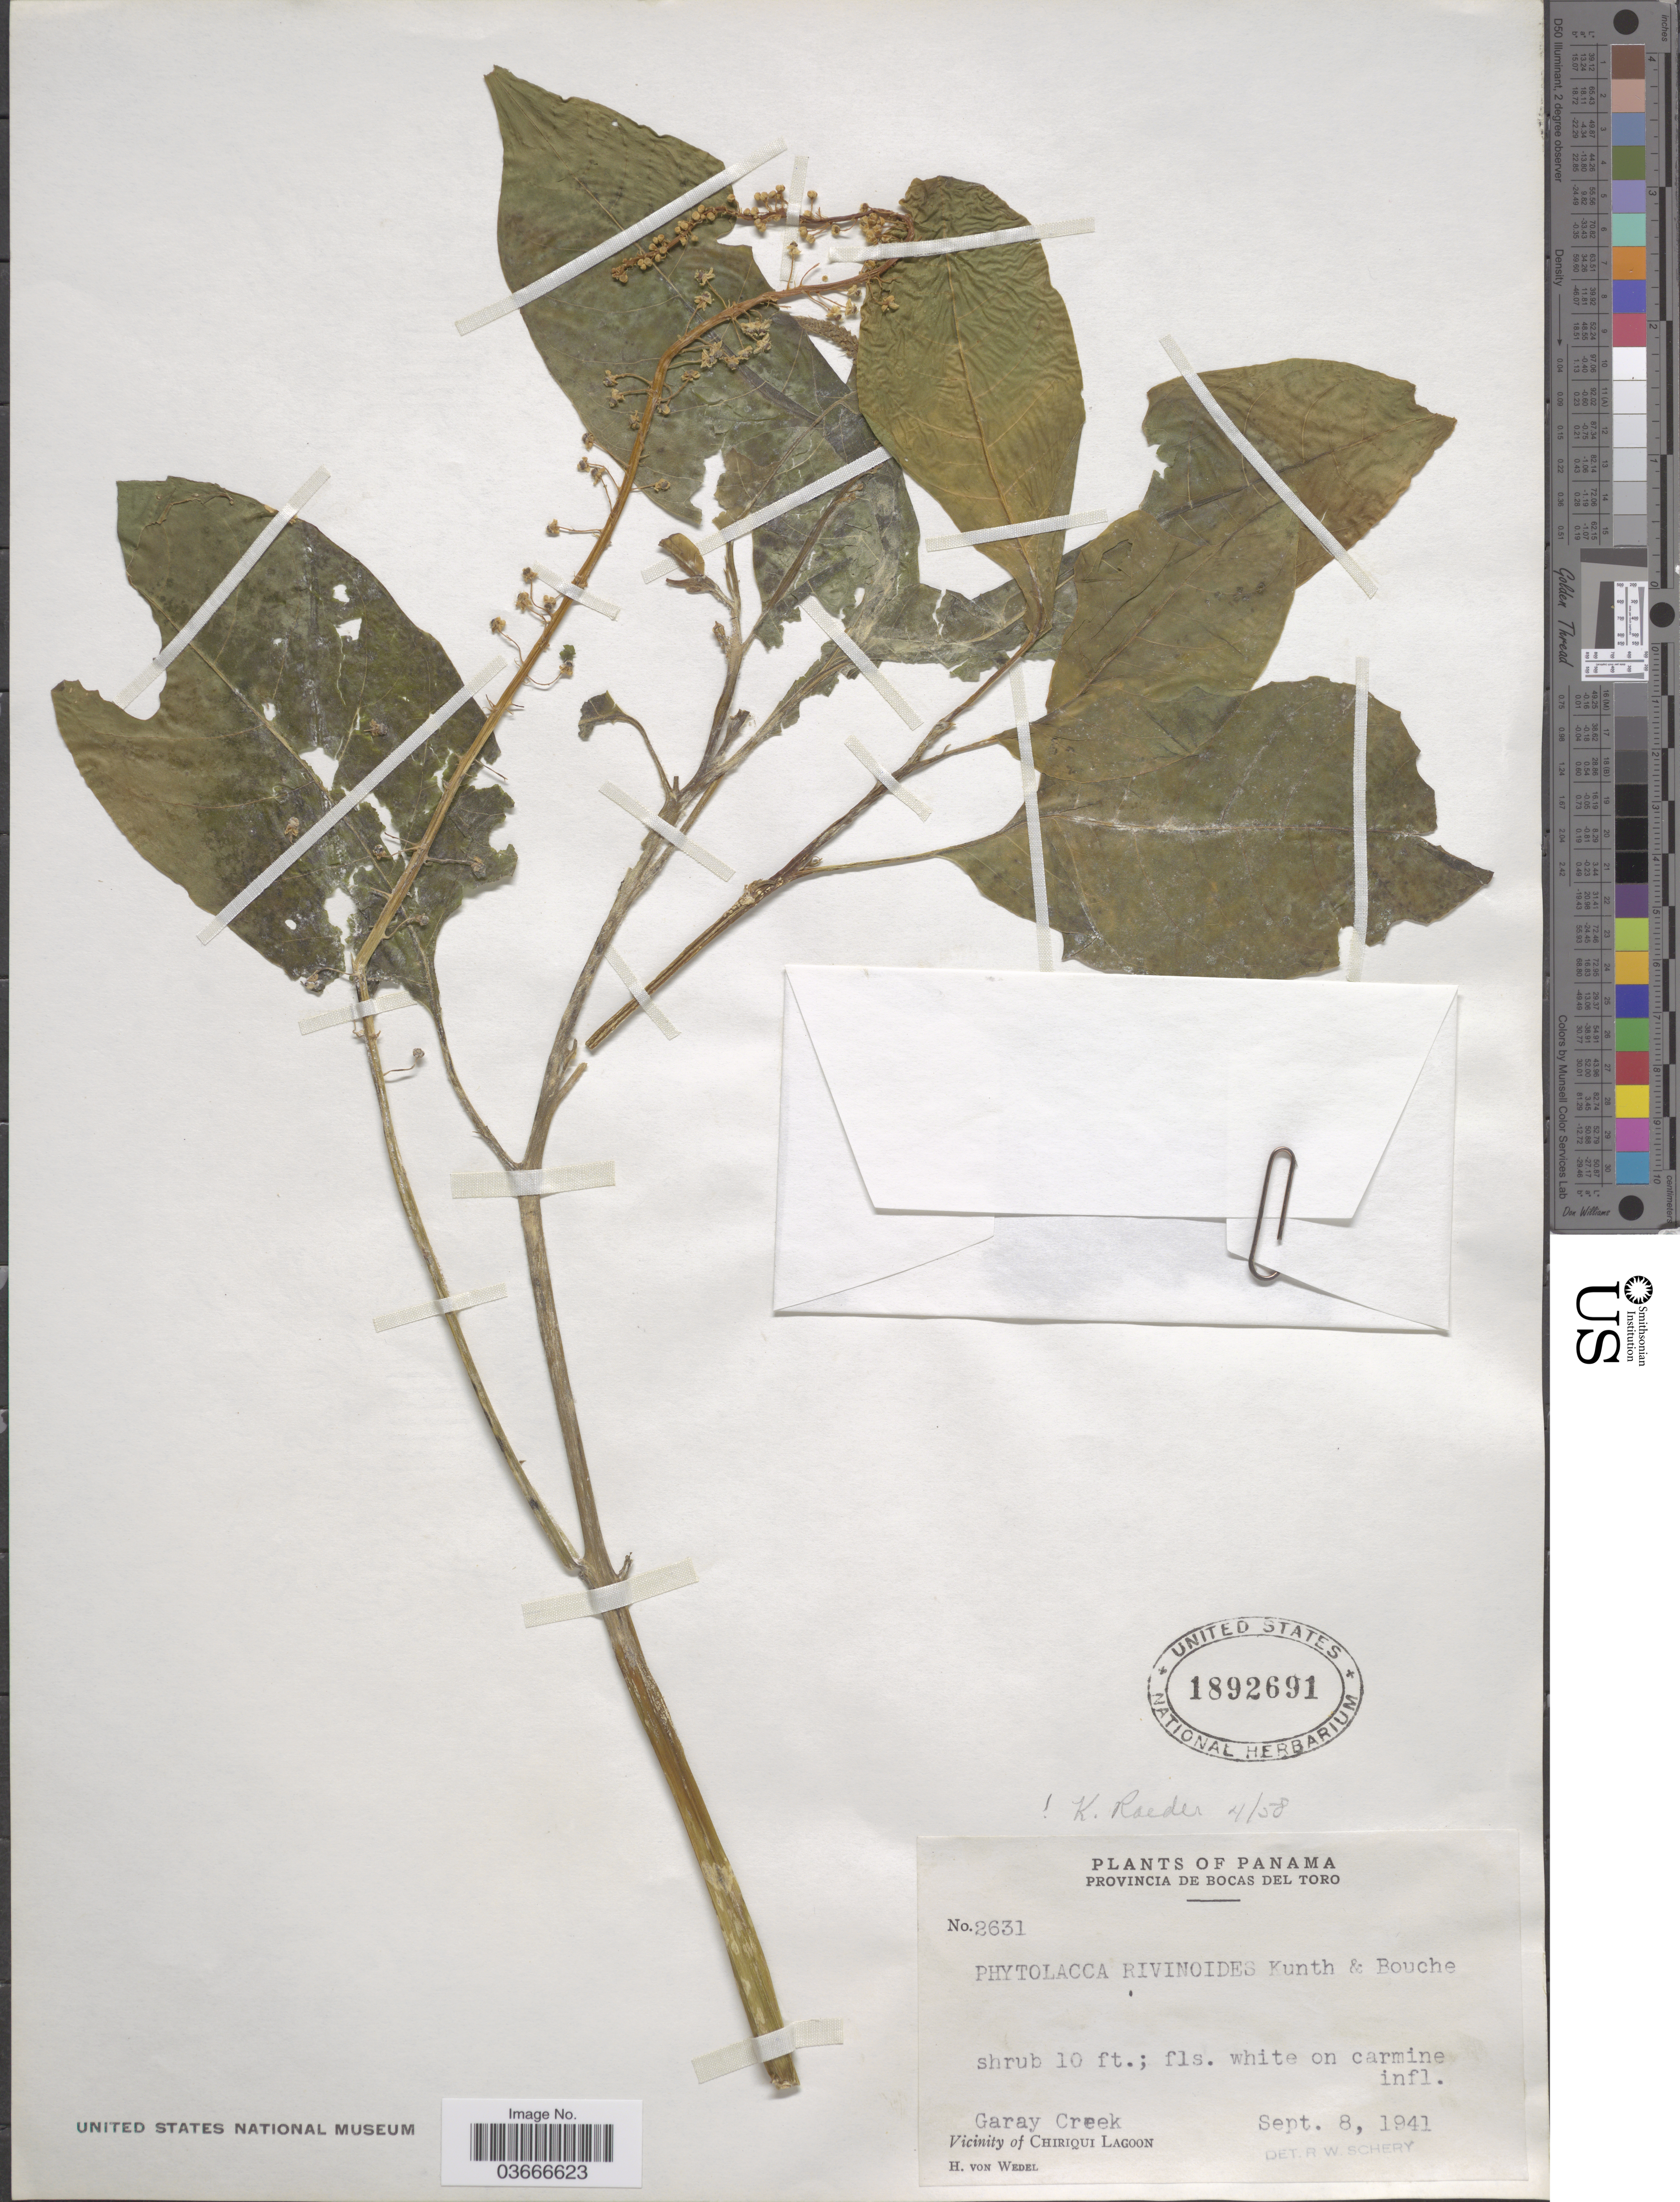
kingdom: Plantae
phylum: Tracheophyta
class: Magnoliopsida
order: Caryophyllales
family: Phytolaccaceae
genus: Phytolacca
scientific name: Phytolacca rivinoides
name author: Kunth & C.D. Bouché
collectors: H. von Wedel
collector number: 2631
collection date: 1941-09-08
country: Panama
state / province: Bocas del Toro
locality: Garay Creek. Vicinity of Chiriqui Lagoon.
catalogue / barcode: US 1892691